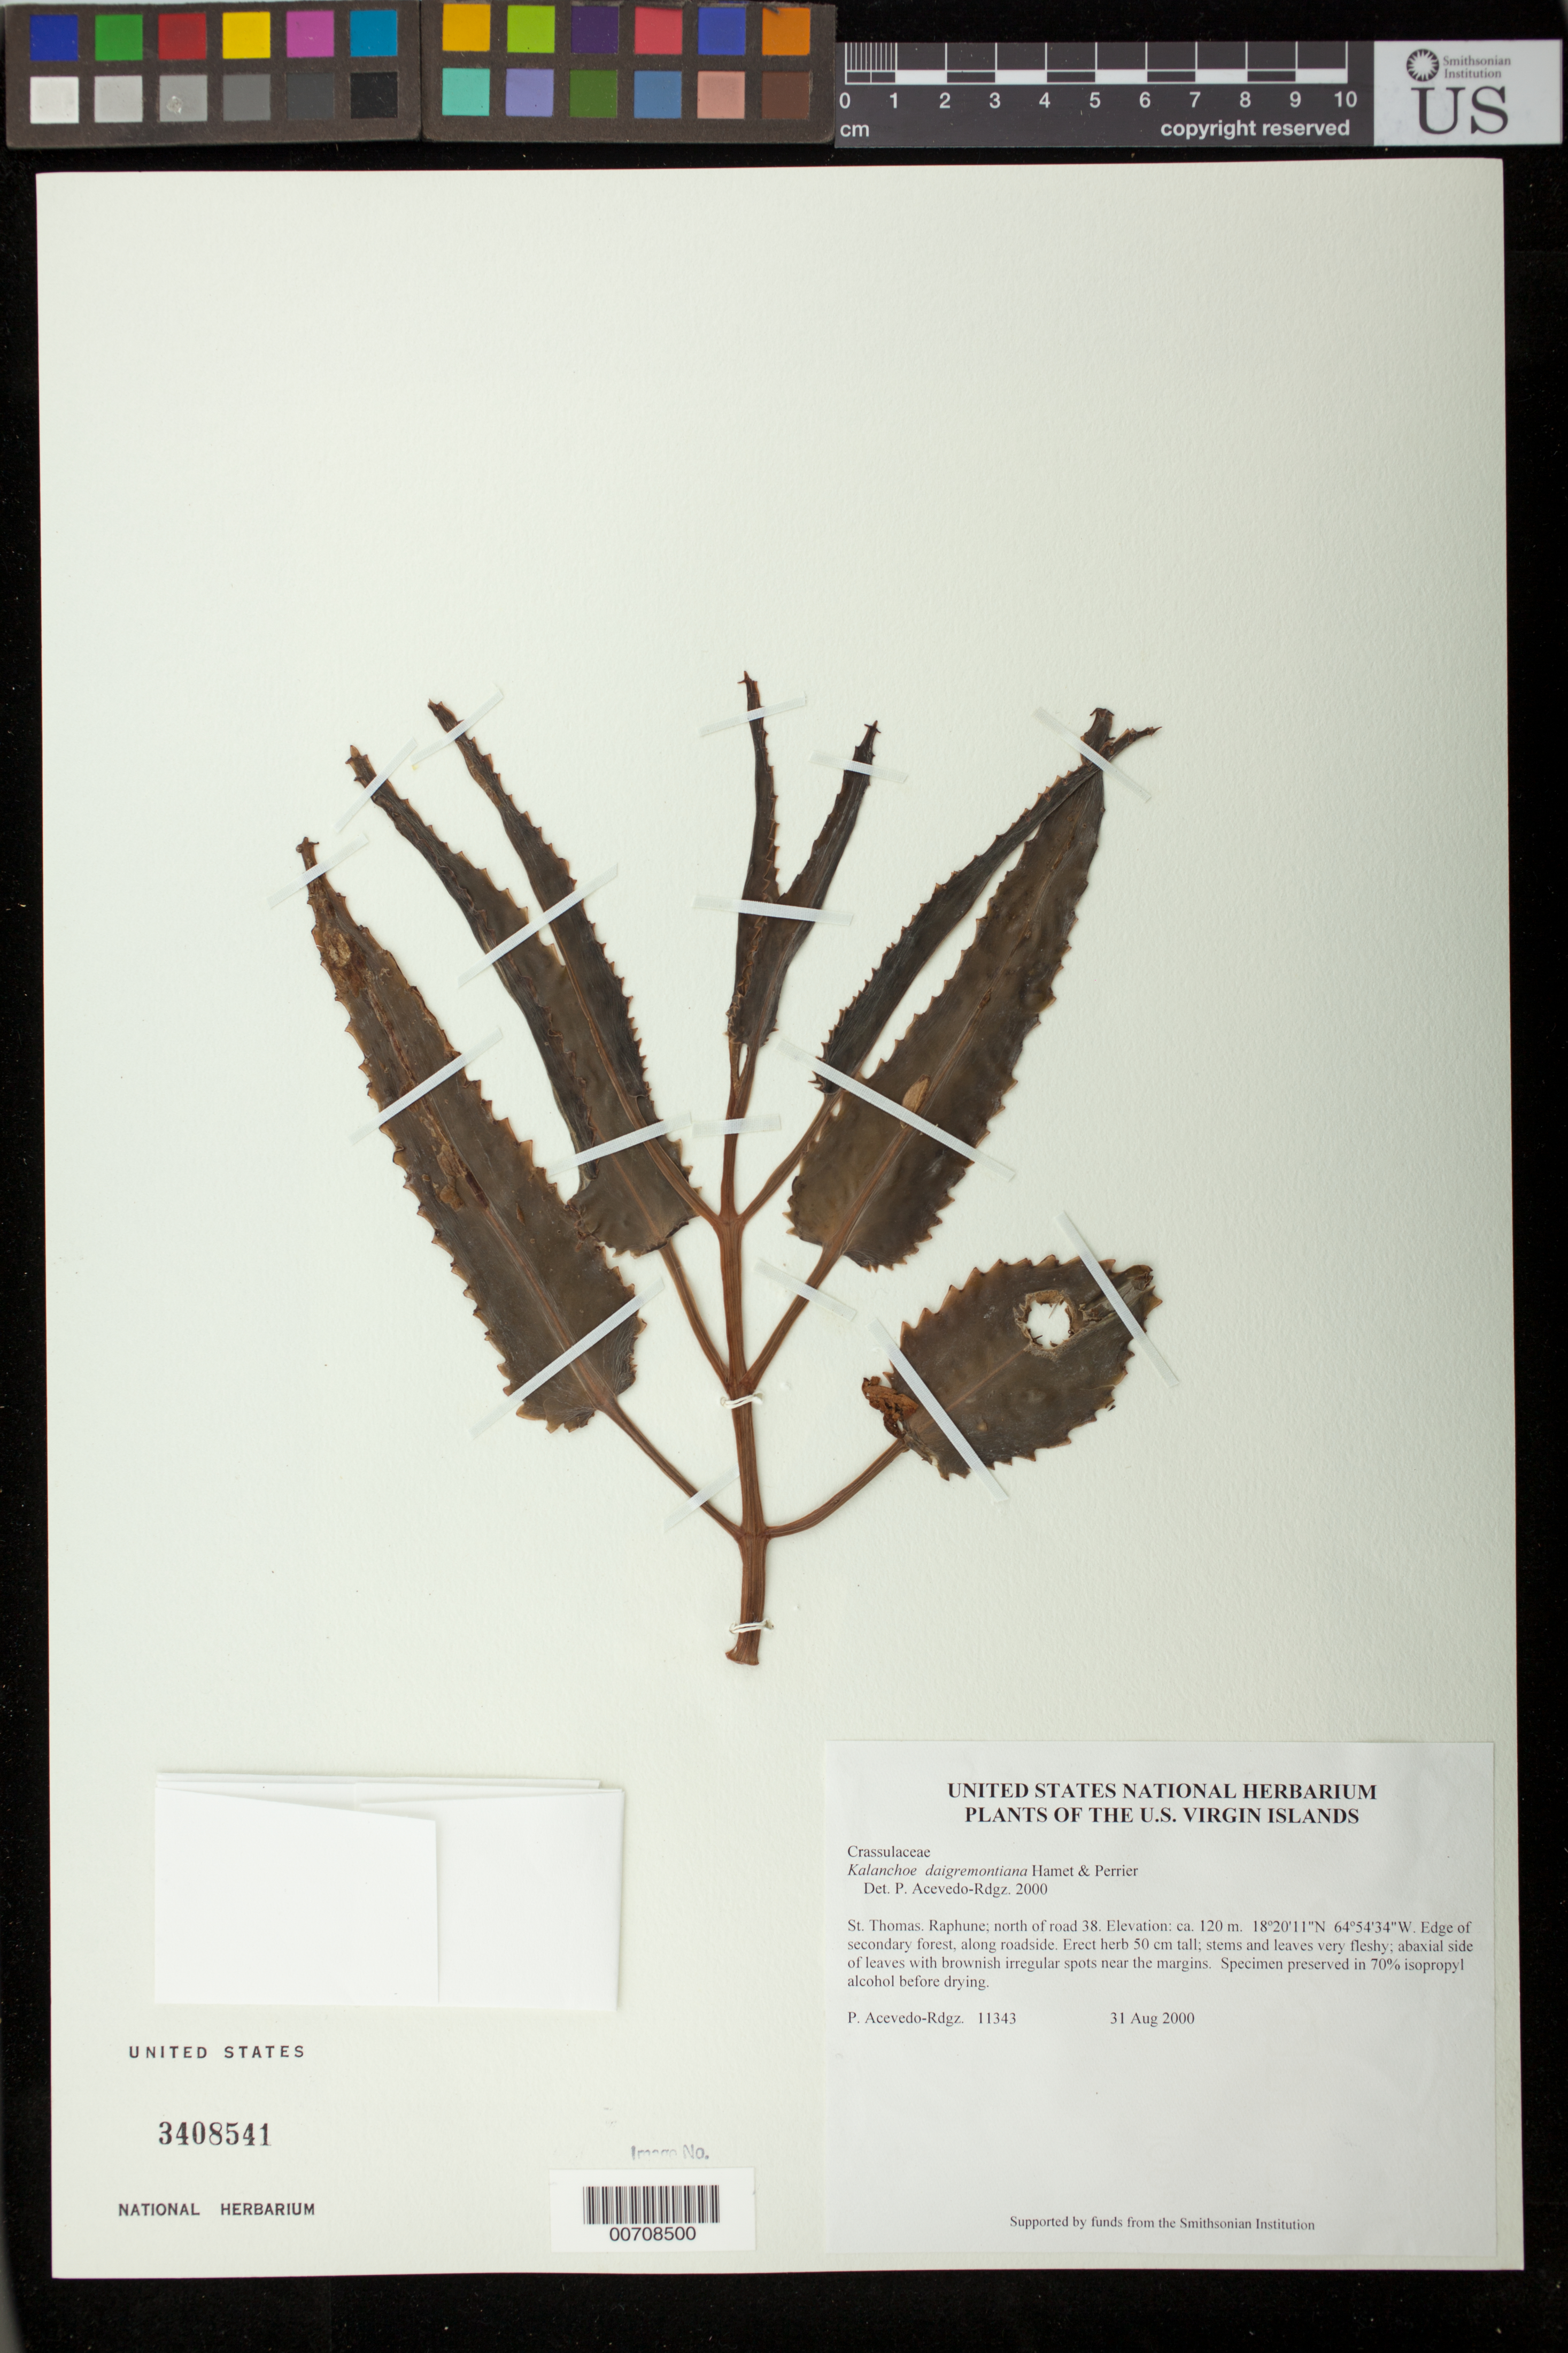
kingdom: Plantae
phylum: Tracheophyta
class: Magnoliopsida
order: Saxifragales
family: Crassulaceae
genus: Kalanchoe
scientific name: Kalanchoe daigremontiana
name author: Raym.-Hamet & H. Perrier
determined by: Acevedo-Rodríguez, P., (BOT), Smithsonian Institution - National Museum of Natural History (UNITED STATES)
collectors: P. Acevedo-Rodr.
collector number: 11343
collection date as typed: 31 Aug 2000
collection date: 2000-08-31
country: U.S. Virgin Islands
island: St. Thomas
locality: Raphune; north of road 38.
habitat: Edge of secondary forest, along roadside.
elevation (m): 120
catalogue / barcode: US 3408541